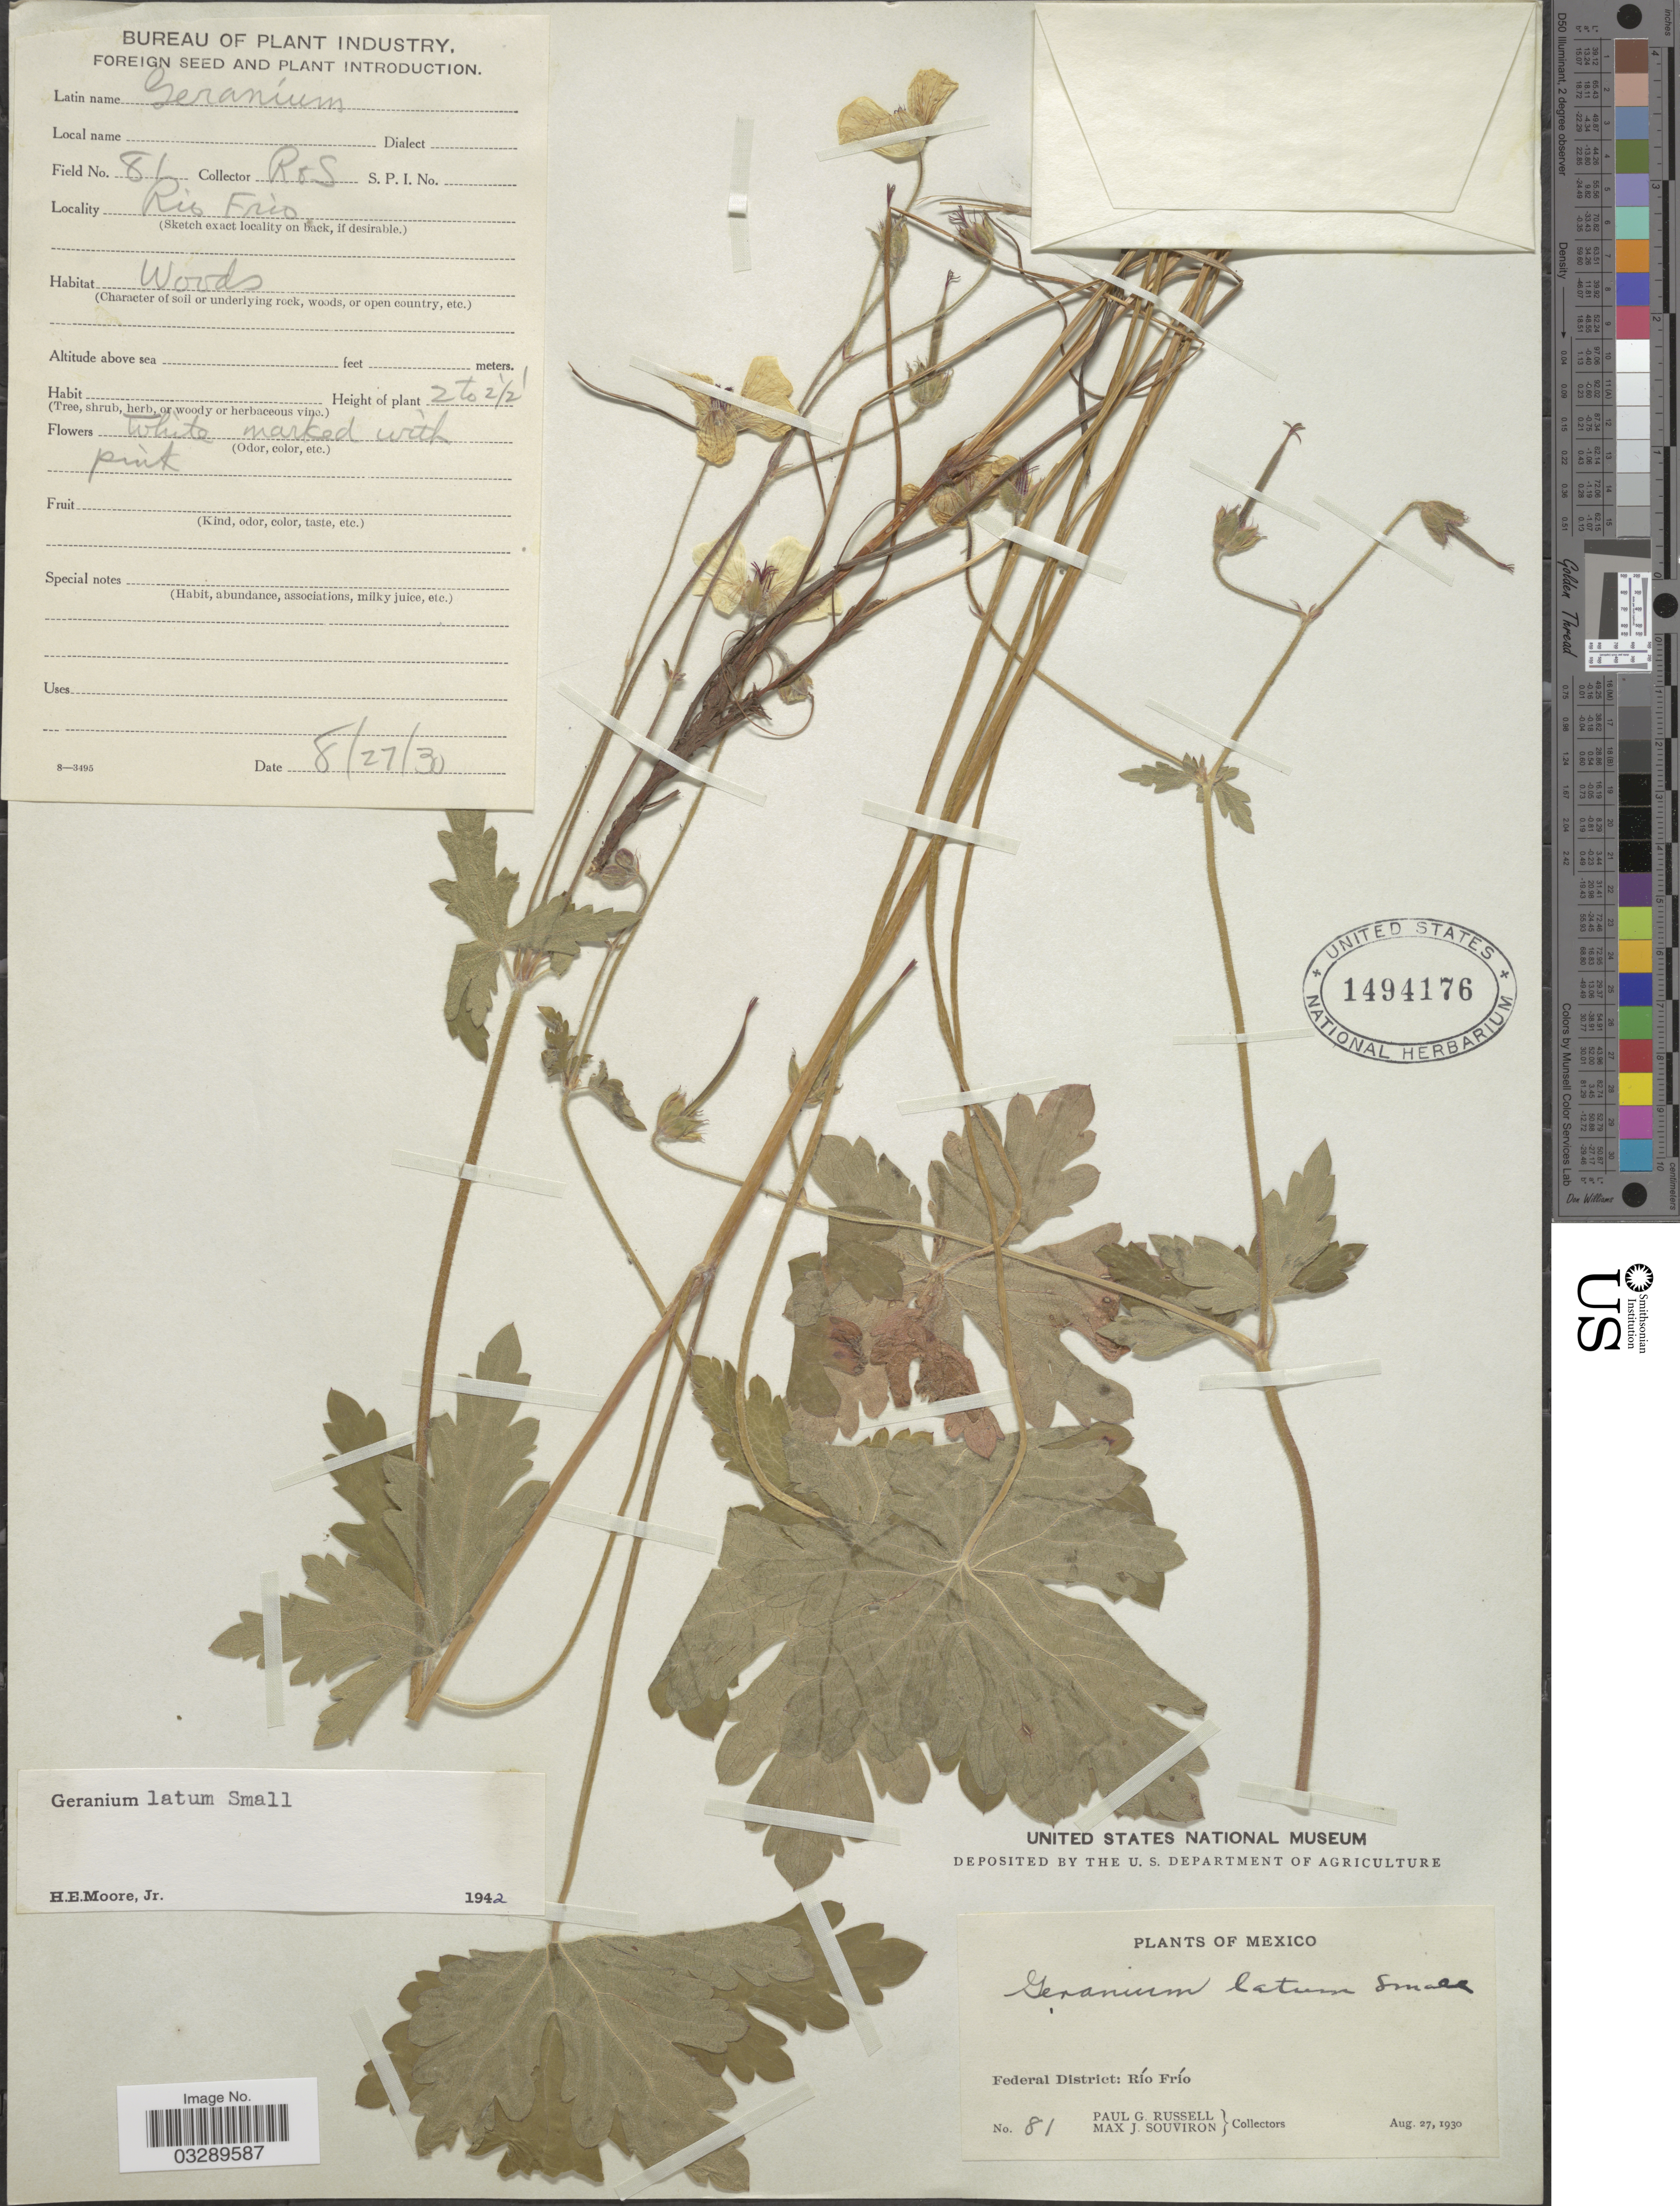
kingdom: Plantae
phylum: Tracheophyta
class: Magnoliopsida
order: Geraniales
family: Geraniaceae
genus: Geranium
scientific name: Geranium latum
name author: Small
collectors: P. G. Russell & M. J. Souviron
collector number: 81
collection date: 1930-08-27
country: Mexico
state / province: Distrito Federal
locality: Federal District: Río Frío.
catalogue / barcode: US 1494176